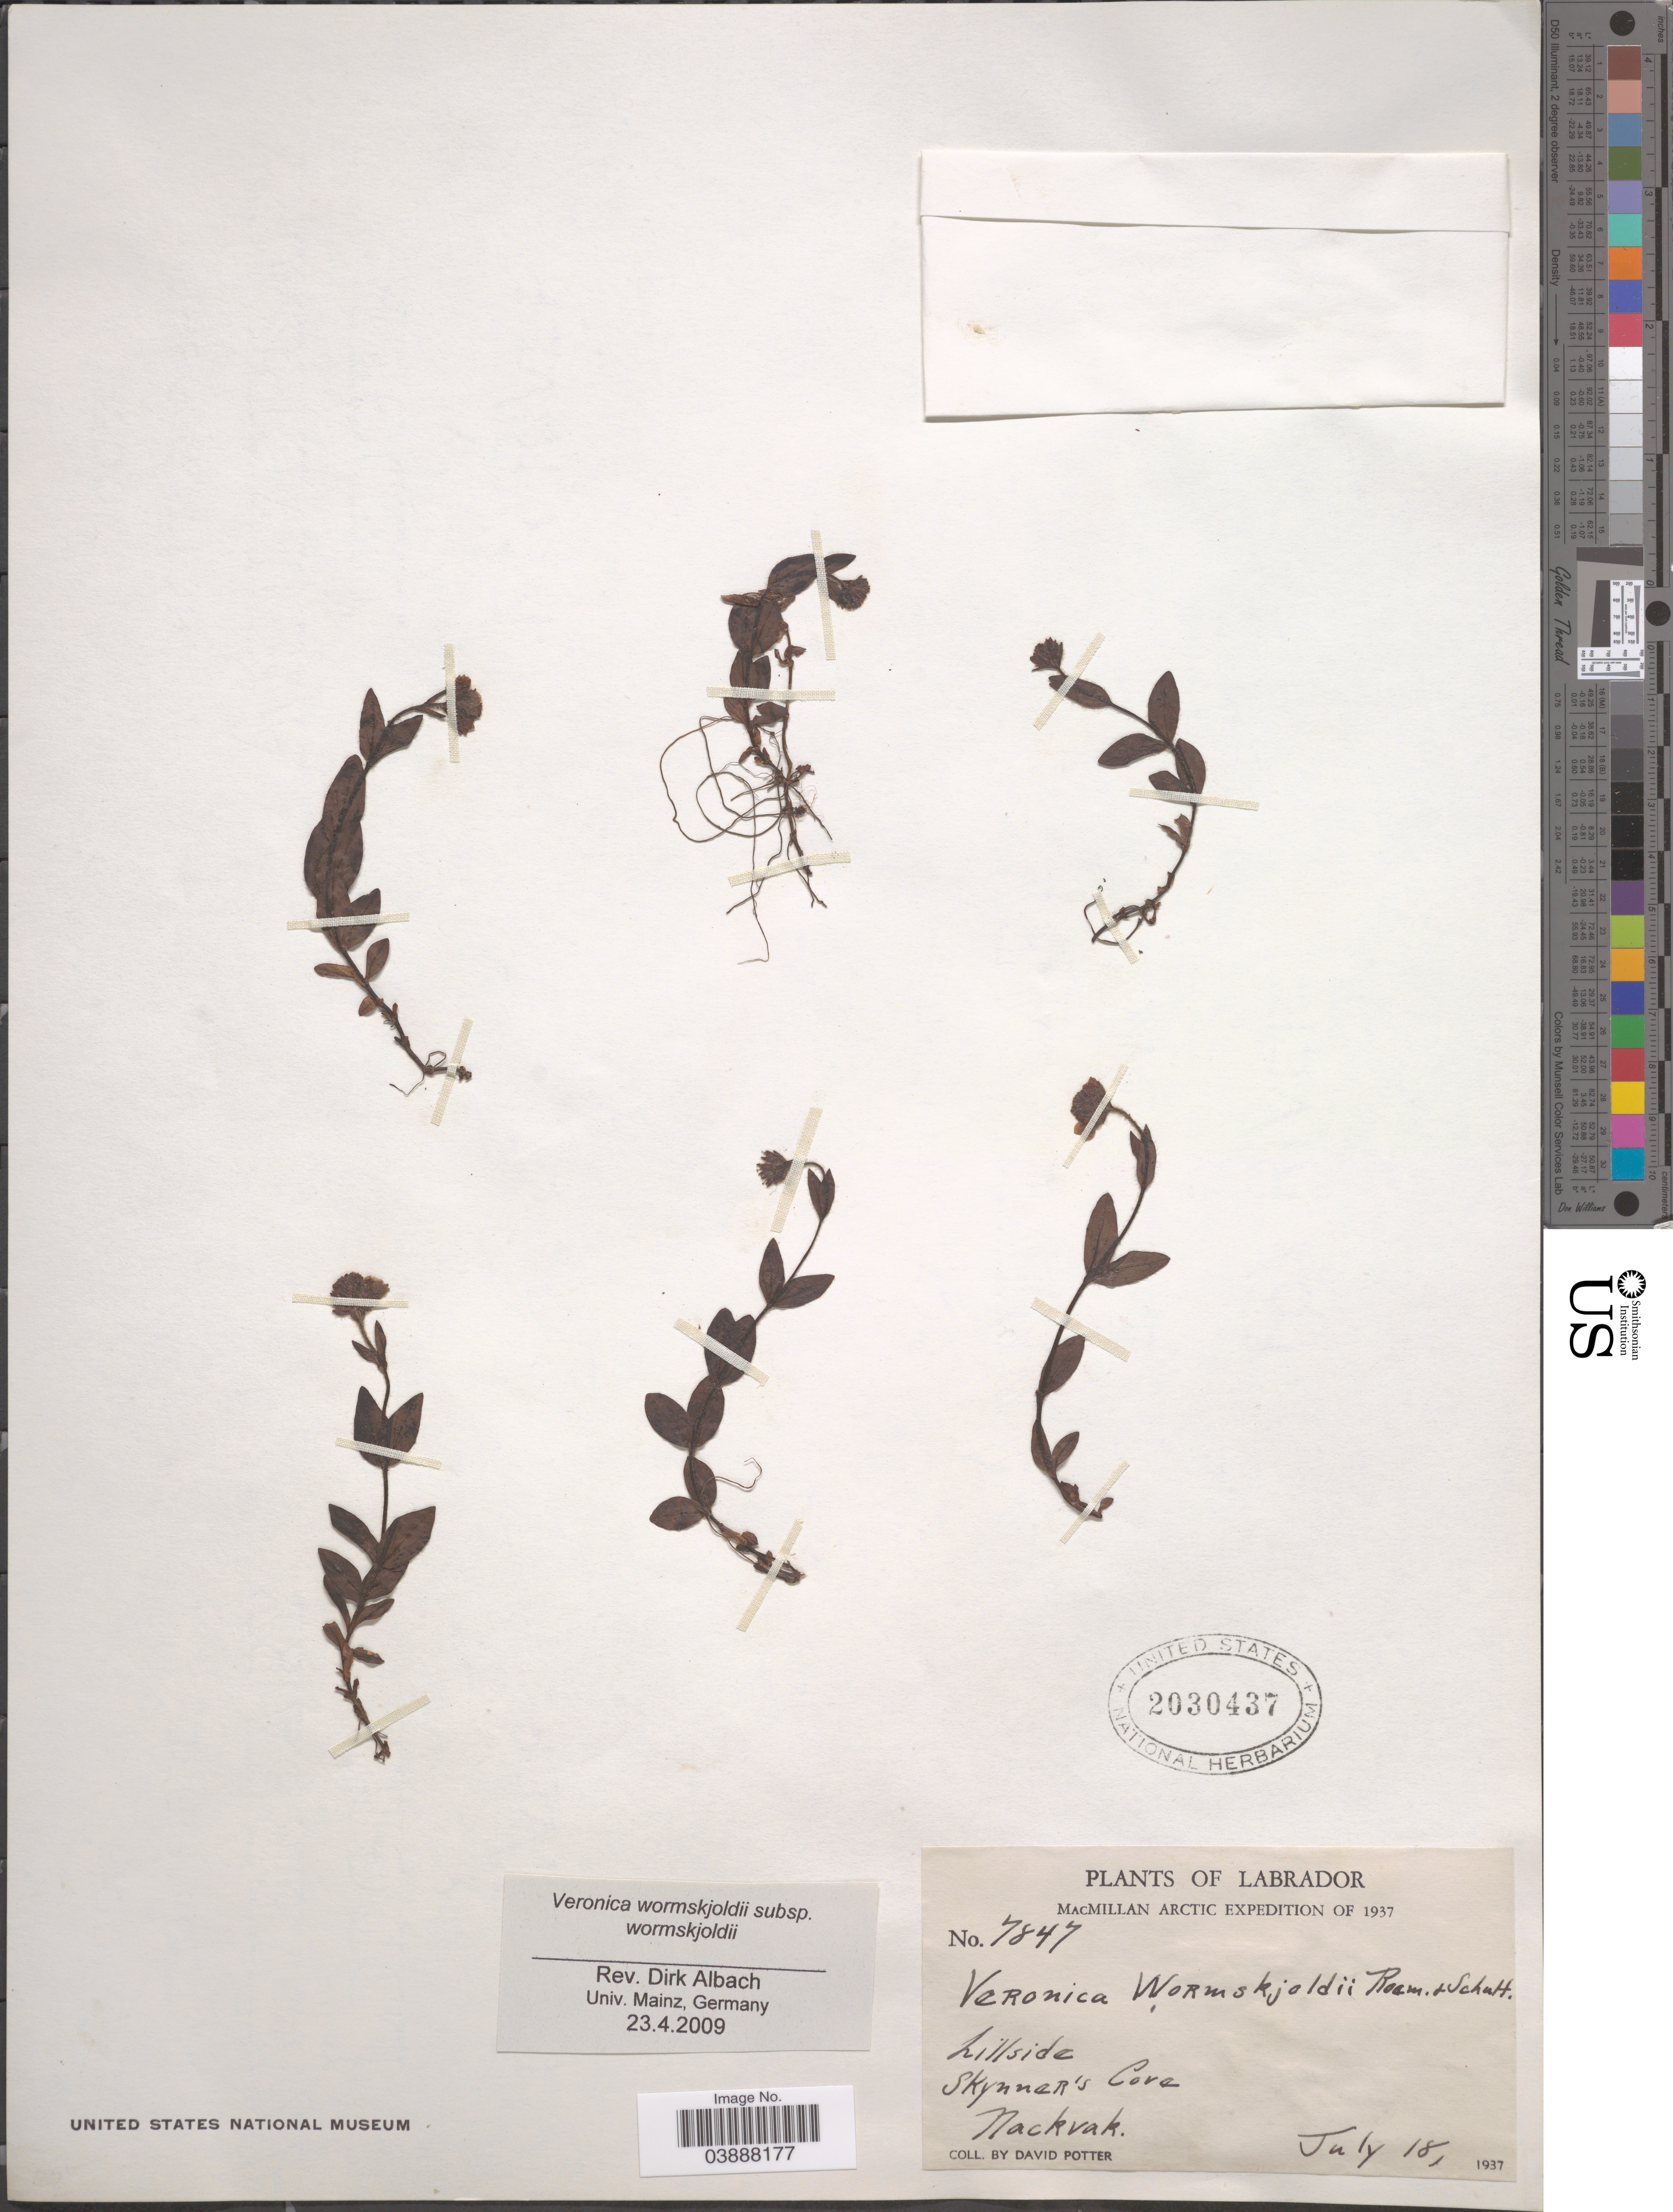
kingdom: Plantae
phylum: Tracheophyta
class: Magnoliopsida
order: Lamiales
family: Plantaginaceae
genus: Veronica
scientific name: Veronica wormskjoldii subsp. wormskjoldii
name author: Roem. & Schult.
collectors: D. Potter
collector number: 7847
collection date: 1937-07-18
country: Canada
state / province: Newfoundland and Labrador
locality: Labrador. Skynner's Cove. Nackvak.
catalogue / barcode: US 2030437